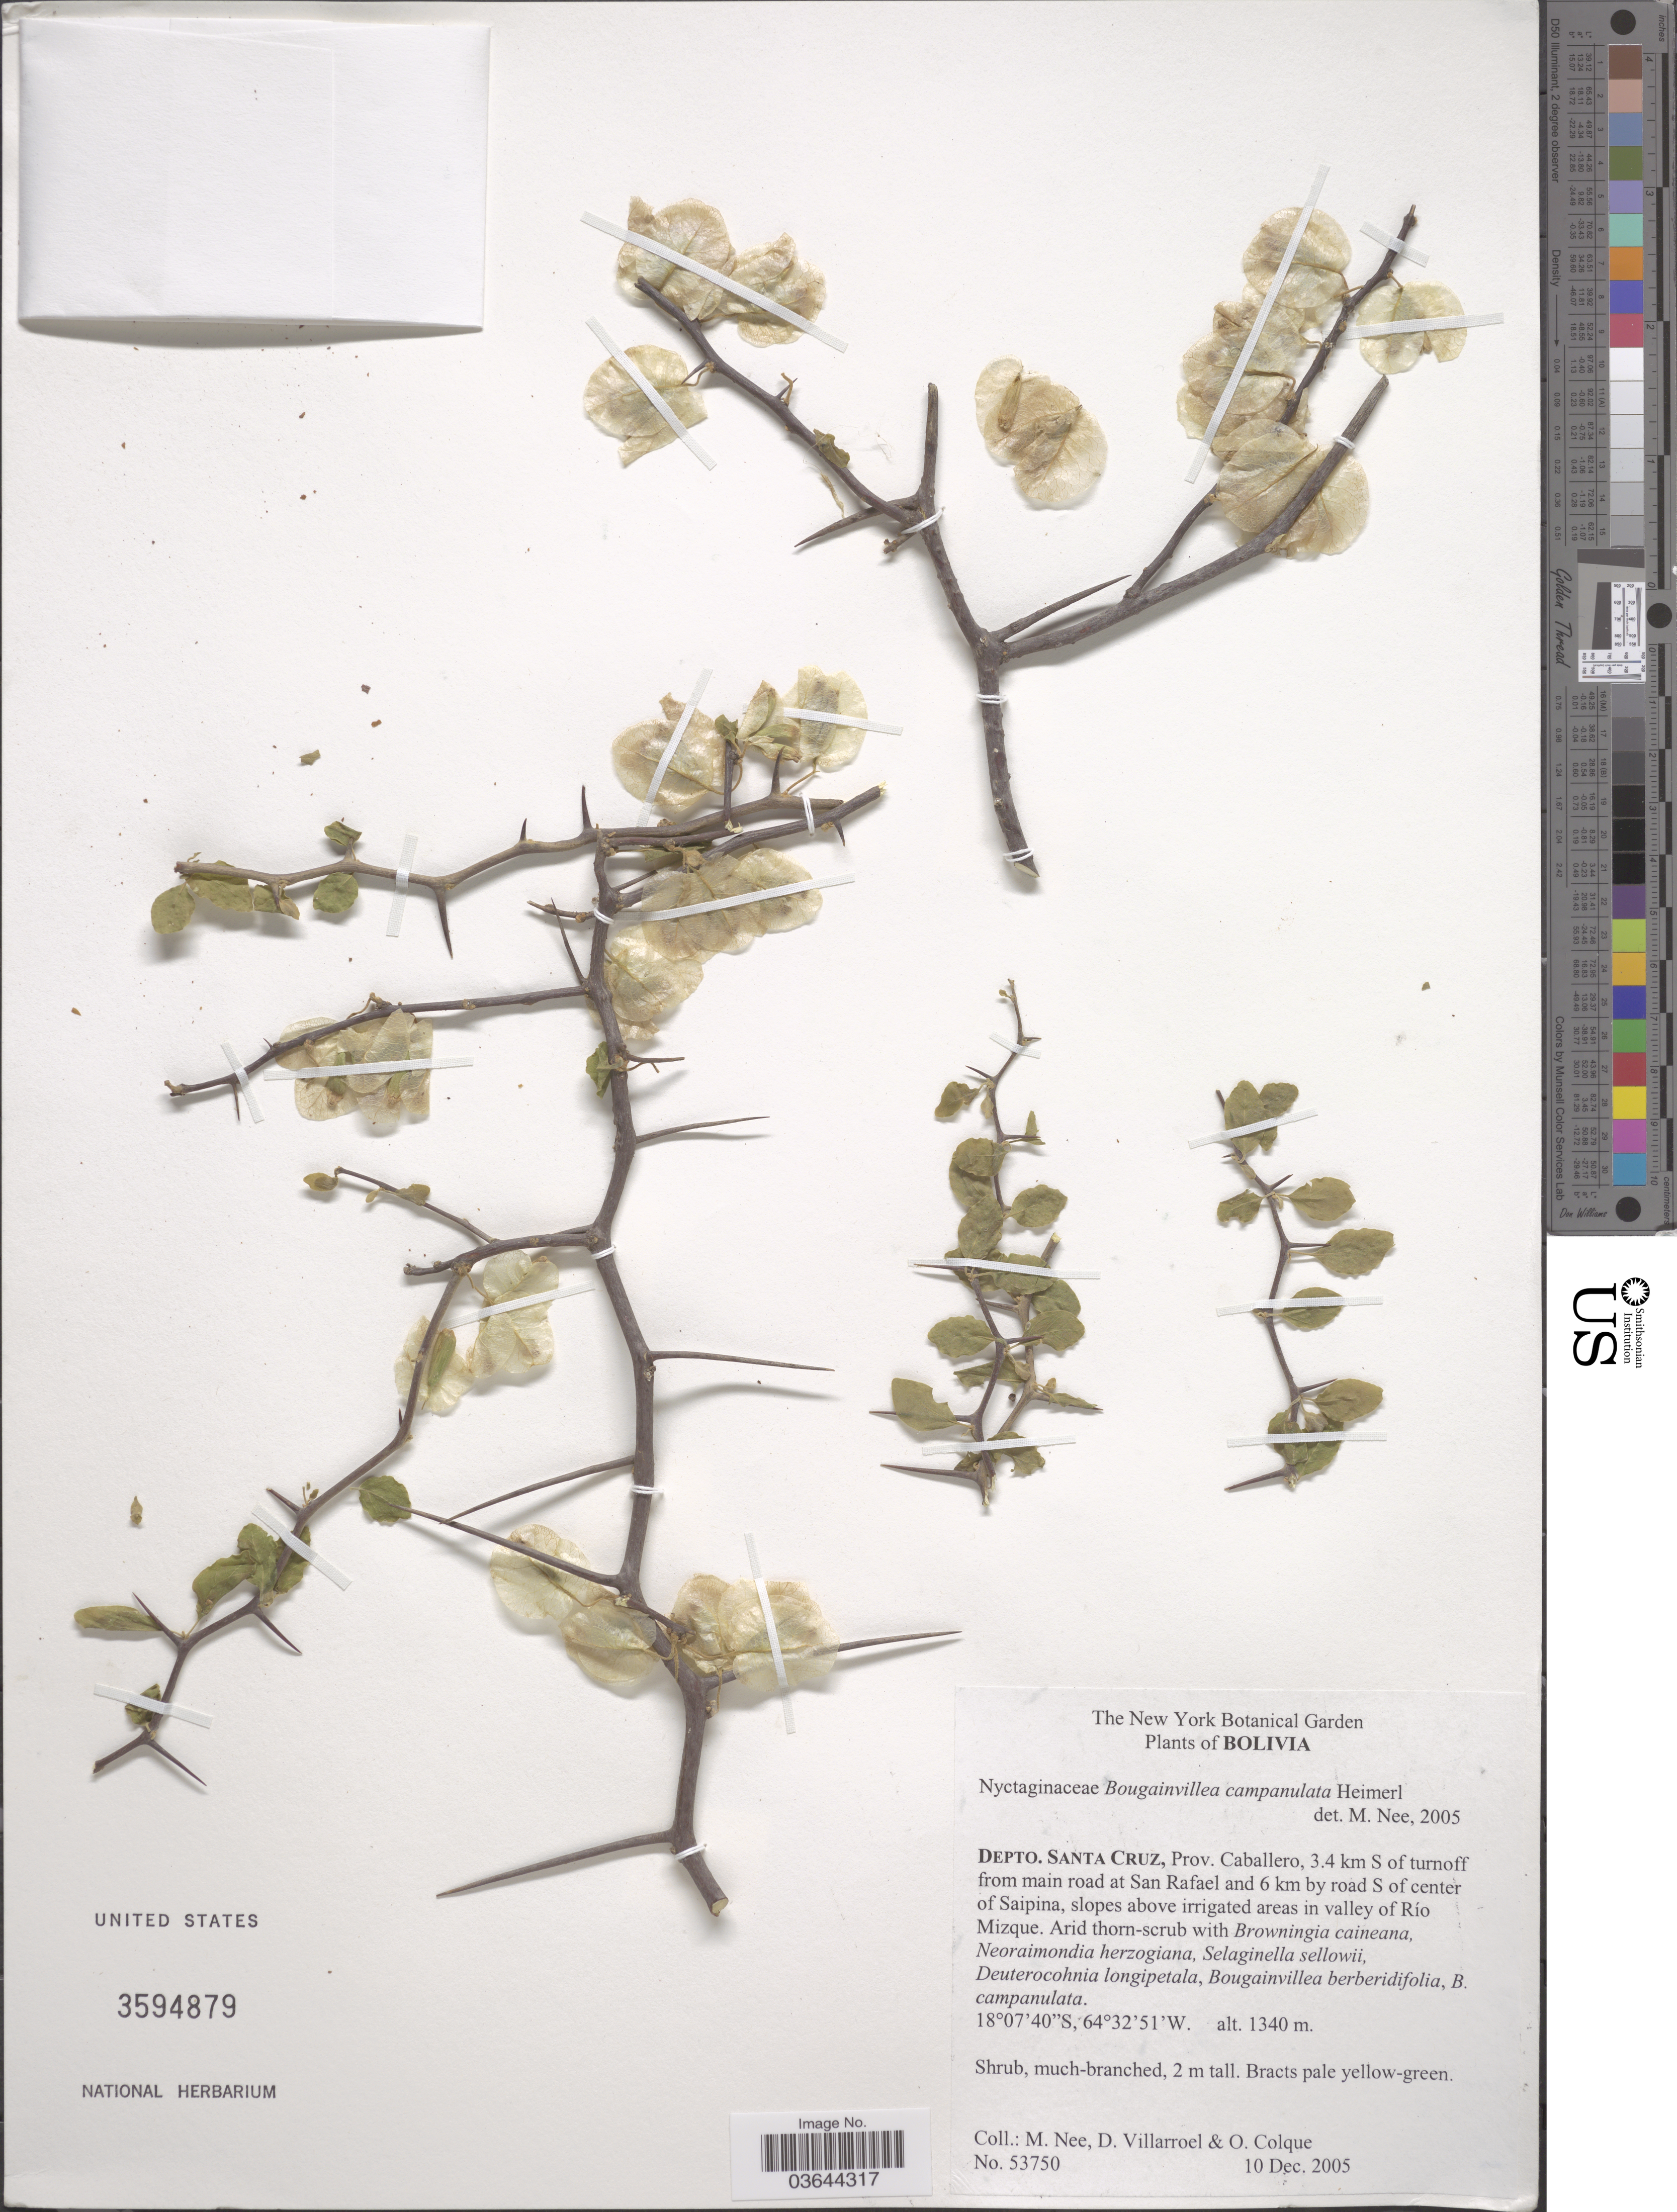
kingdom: Plantae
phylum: Tracheophyta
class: Magnoliopsida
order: Caryophyllales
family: Nyctaginaceae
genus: Bougainvillea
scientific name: Bougainvillea campanulata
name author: Heimerl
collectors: M. Nee, D. Villarroel & O. Colque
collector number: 53750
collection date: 2005-12-10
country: Bolivia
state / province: Santa Cruz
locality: Depto. Santa Cruz, Prov. Caballero, 3.4 km S of turnoff from main road at San Rafael and 6 km by road S of center of Saipina, slopes above irrigated areas in valley of Río Mizque.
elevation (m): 1340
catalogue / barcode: US 3594879